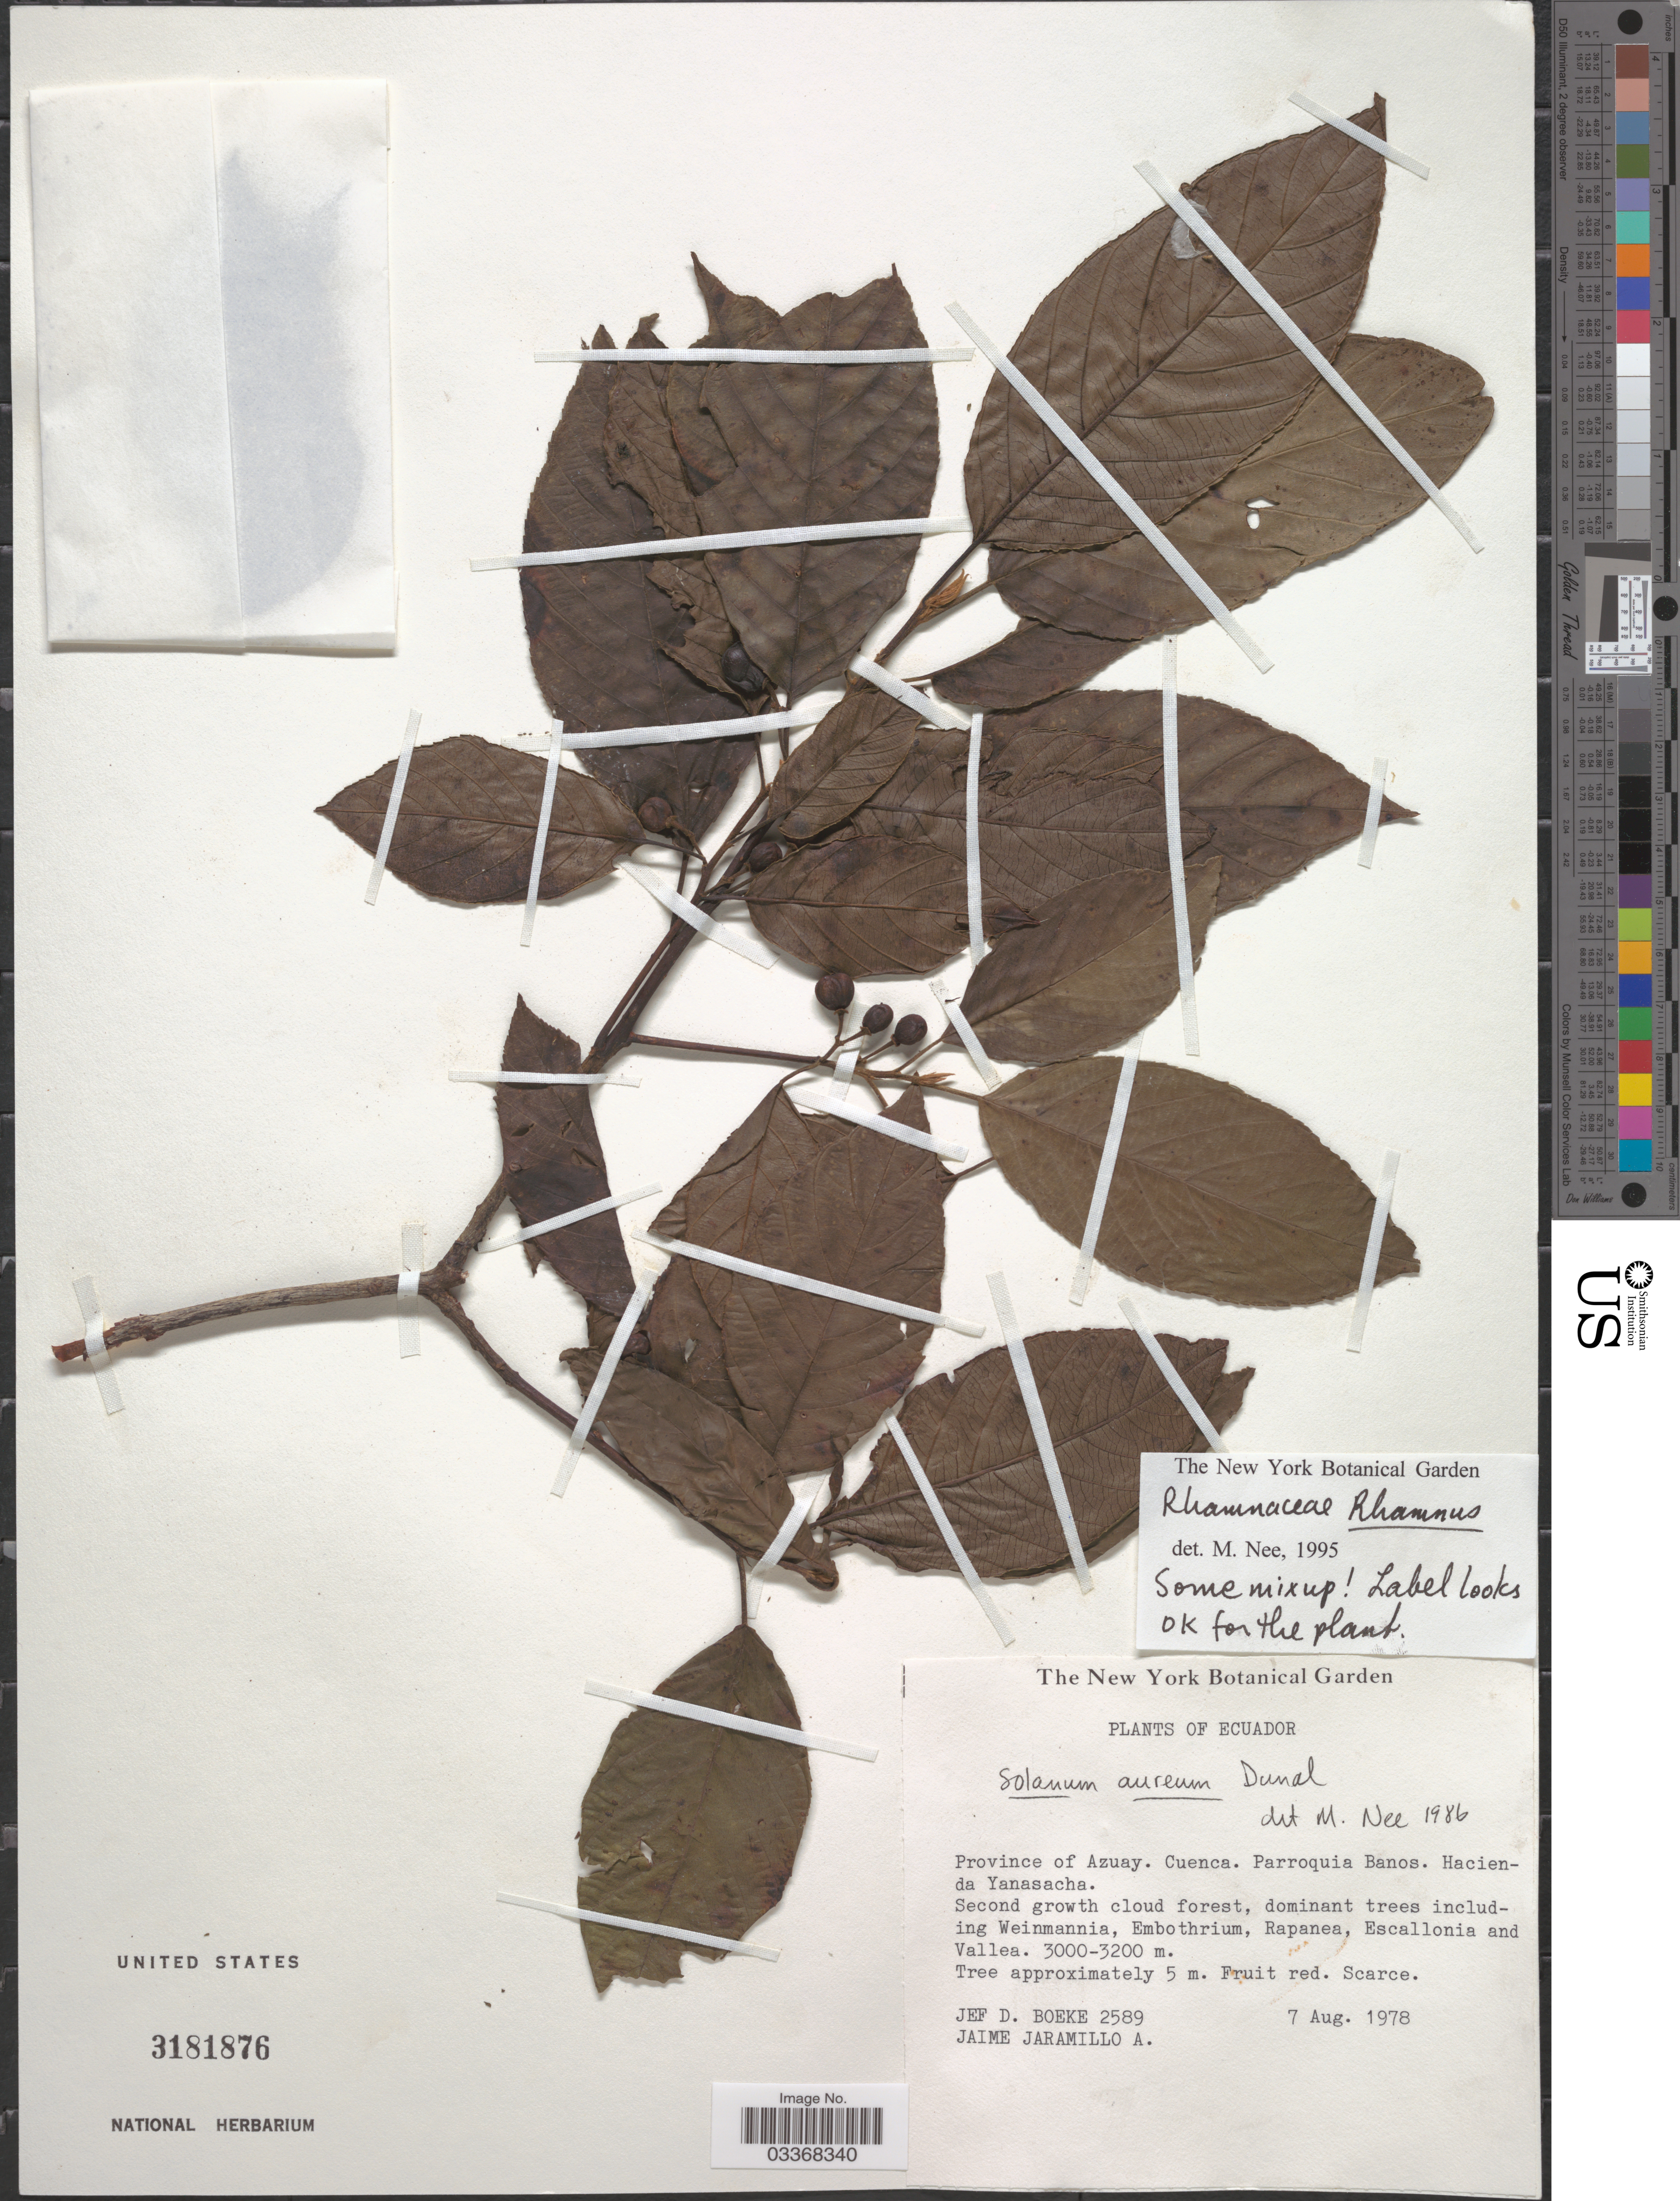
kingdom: Plantae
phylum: Tracheophyta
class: Magnoliopsida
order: Rosales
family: Rhamnaceae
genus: Frangula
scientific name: Frangula granulosa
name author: (Ruiz & Pav.) Grubov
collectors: J. Boeke & J. L. Jaramillo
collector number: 2589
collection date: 1978-08-07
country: Ecuador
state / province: Azuay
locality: Cuenca. Parraquia Banos. Hacienda Yanasacha.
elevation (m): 3000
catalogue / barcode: US 3181876